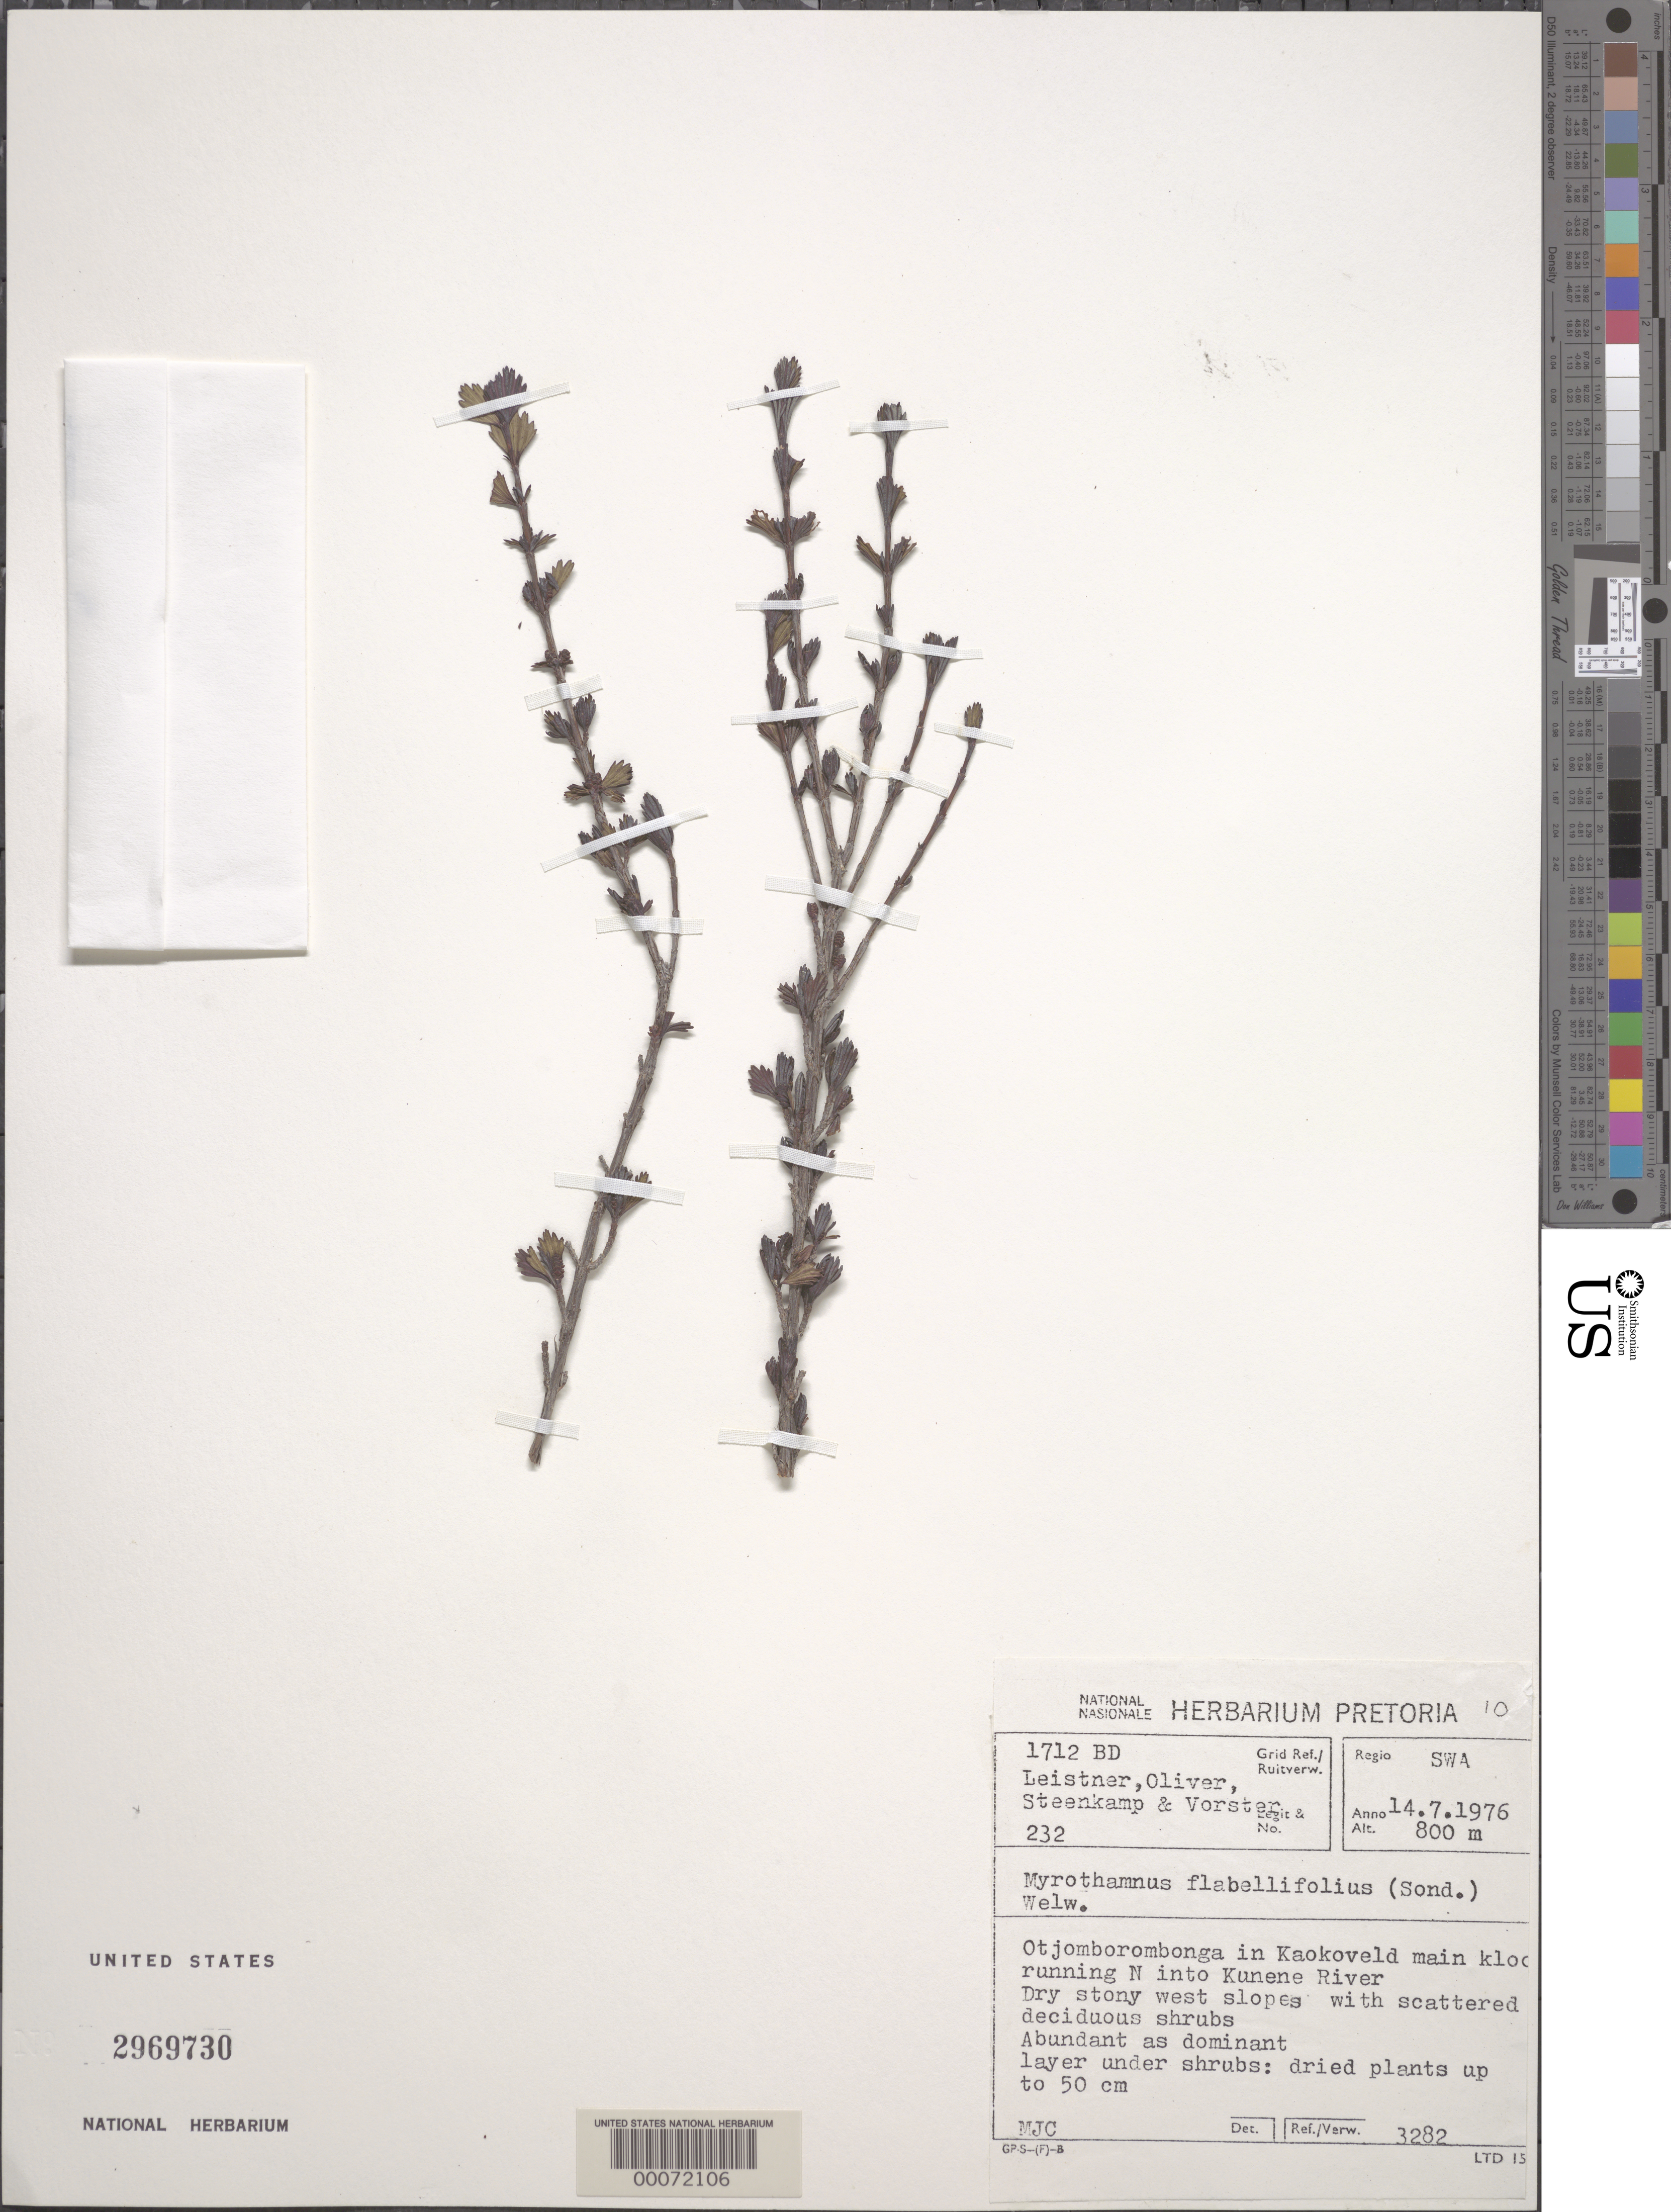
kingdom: Plantae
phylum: Tracheophyta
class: Magnoliopsida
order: Gunnerales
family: Myrothamnaceae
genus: Myrothamnus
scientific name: Myrothamnus flabellifolius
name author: Welw.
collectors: O. Leistner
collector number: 232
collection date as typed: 14 Jul 1976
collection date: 1976-07-14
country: Namibia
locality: Otjomborombonga in koakoveld main kloof running n into kunene ri ver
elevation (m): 800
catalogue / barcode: US 2969730